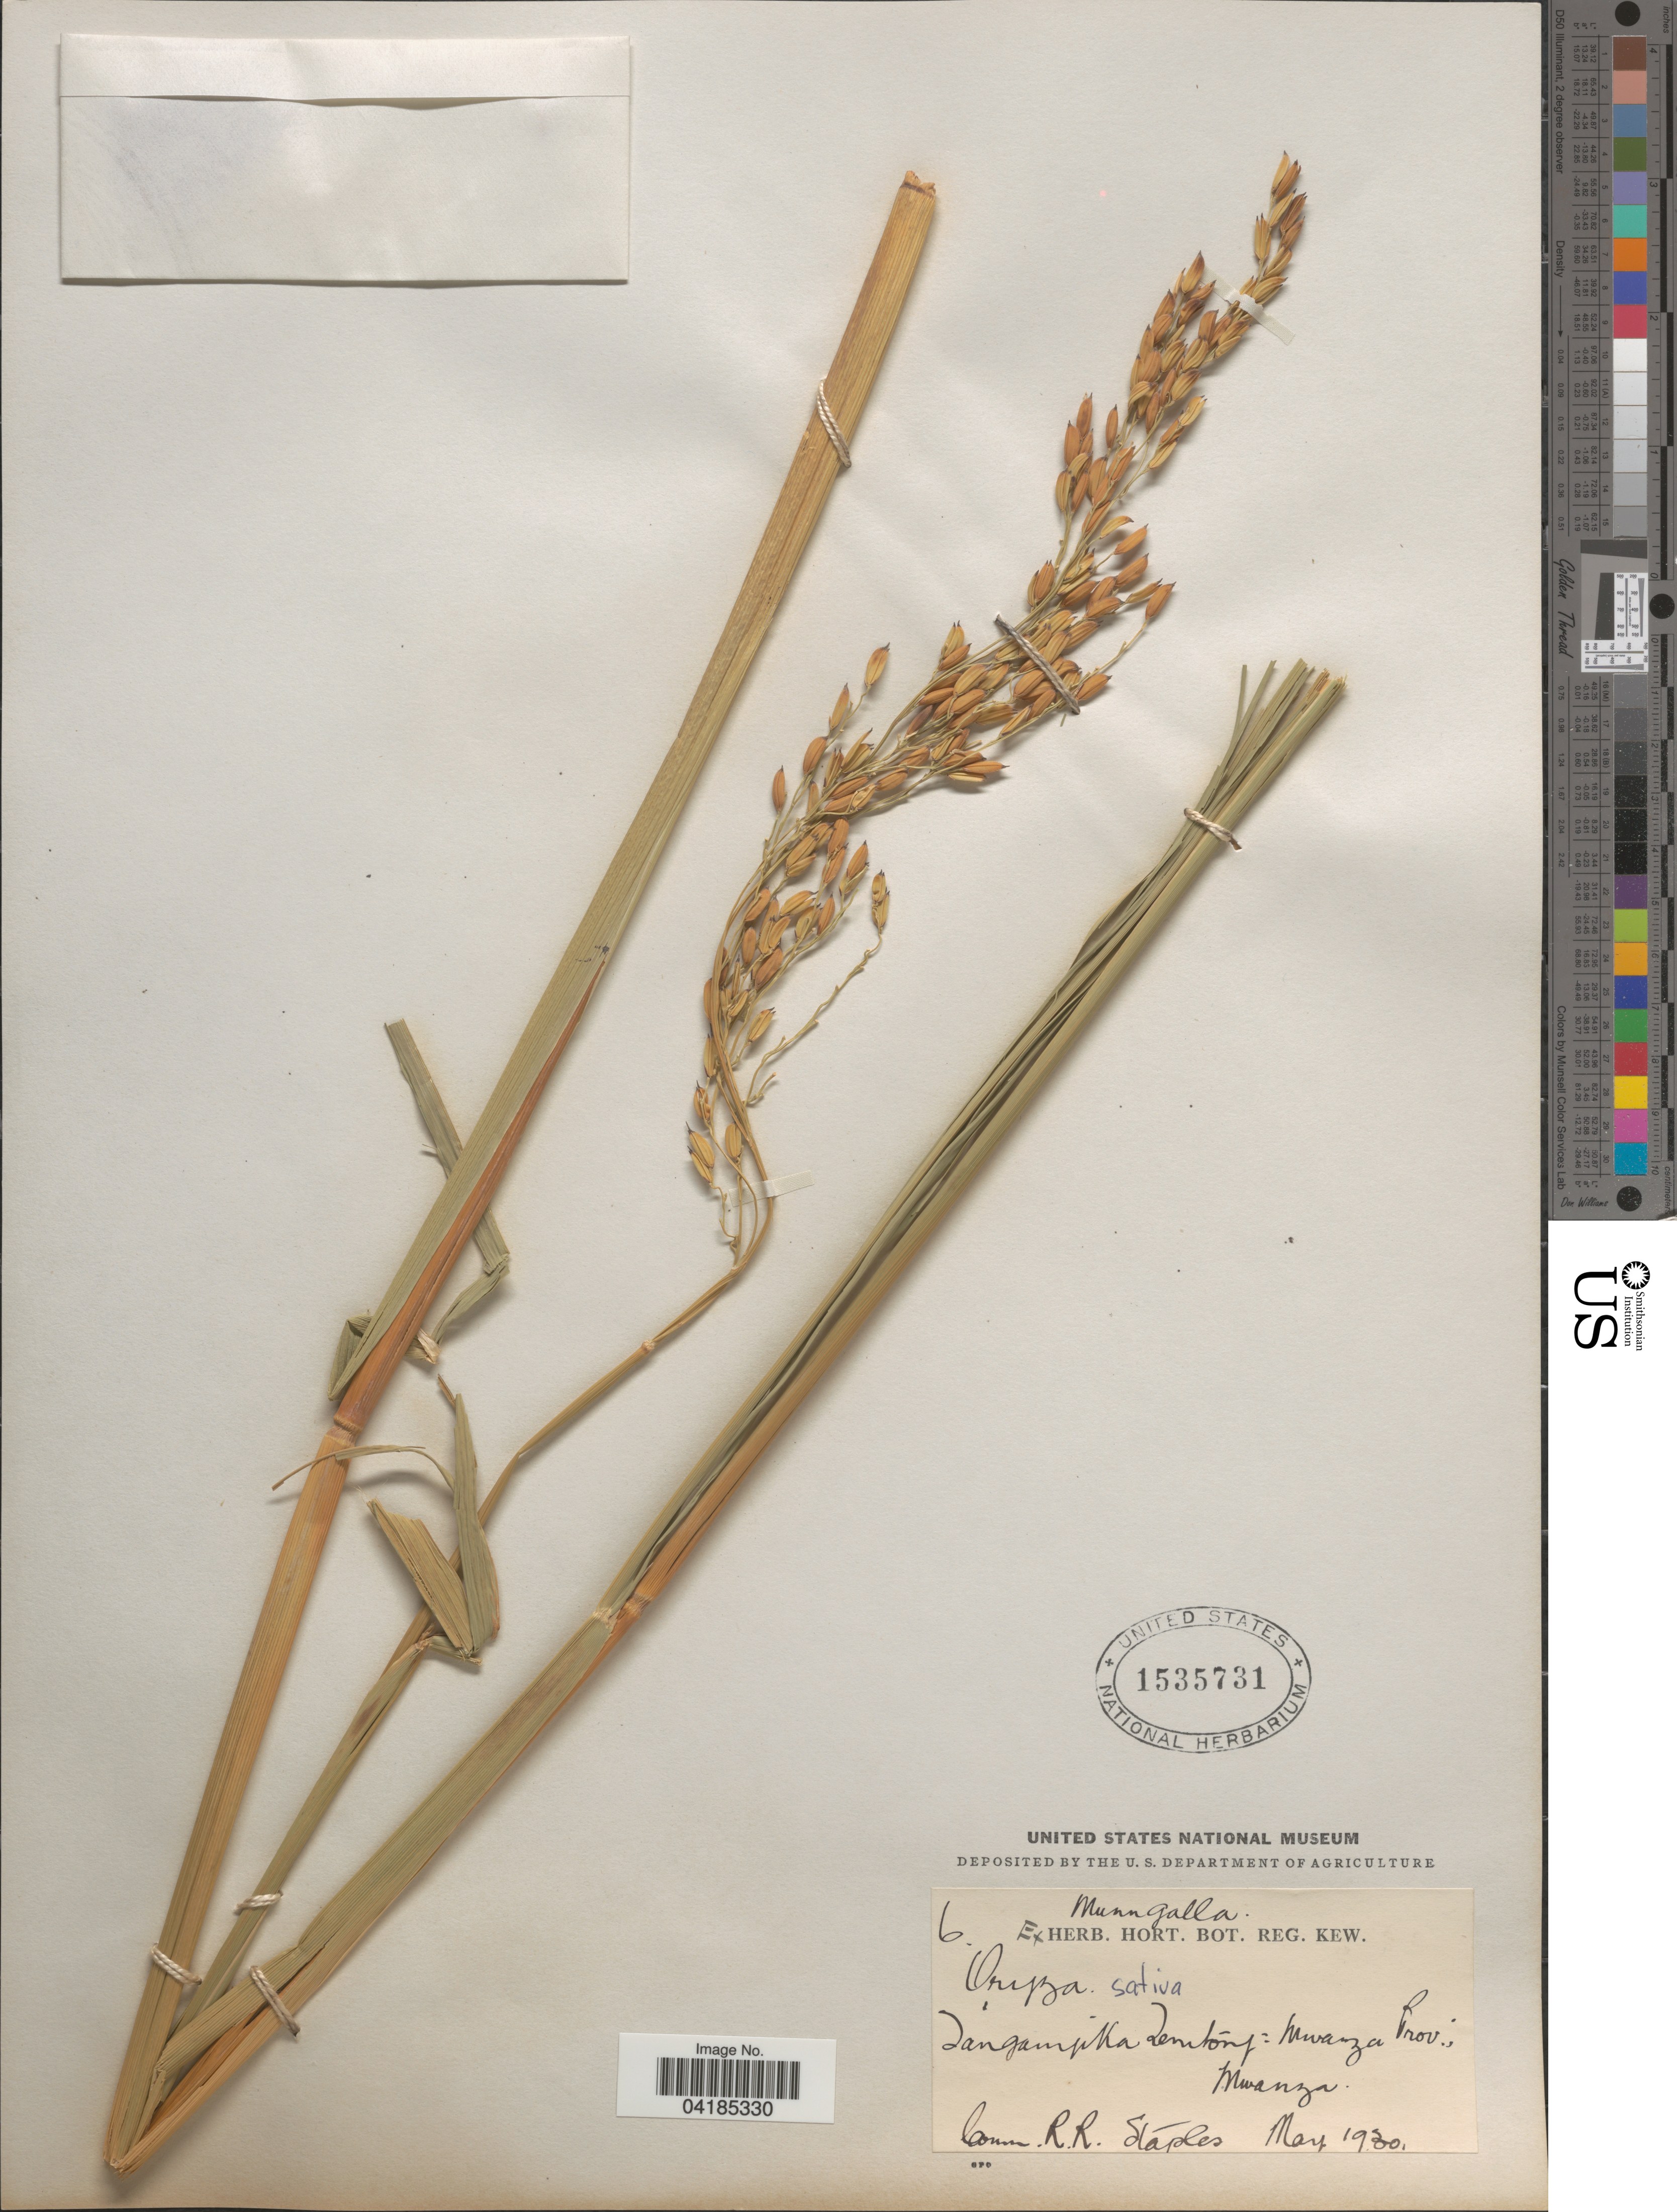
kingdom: Plantae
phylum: Tracheophyta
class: Liliopsida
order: Poales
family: Poaceae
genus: Oryza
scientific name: Oryza sativa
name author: L.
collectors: ex herb. Hort. Reg. Kew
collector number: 6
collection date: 1930-05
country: Tanzania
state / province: Mwanza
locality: Tanganyika Territory: Mwanza.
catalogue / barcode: US 1535731